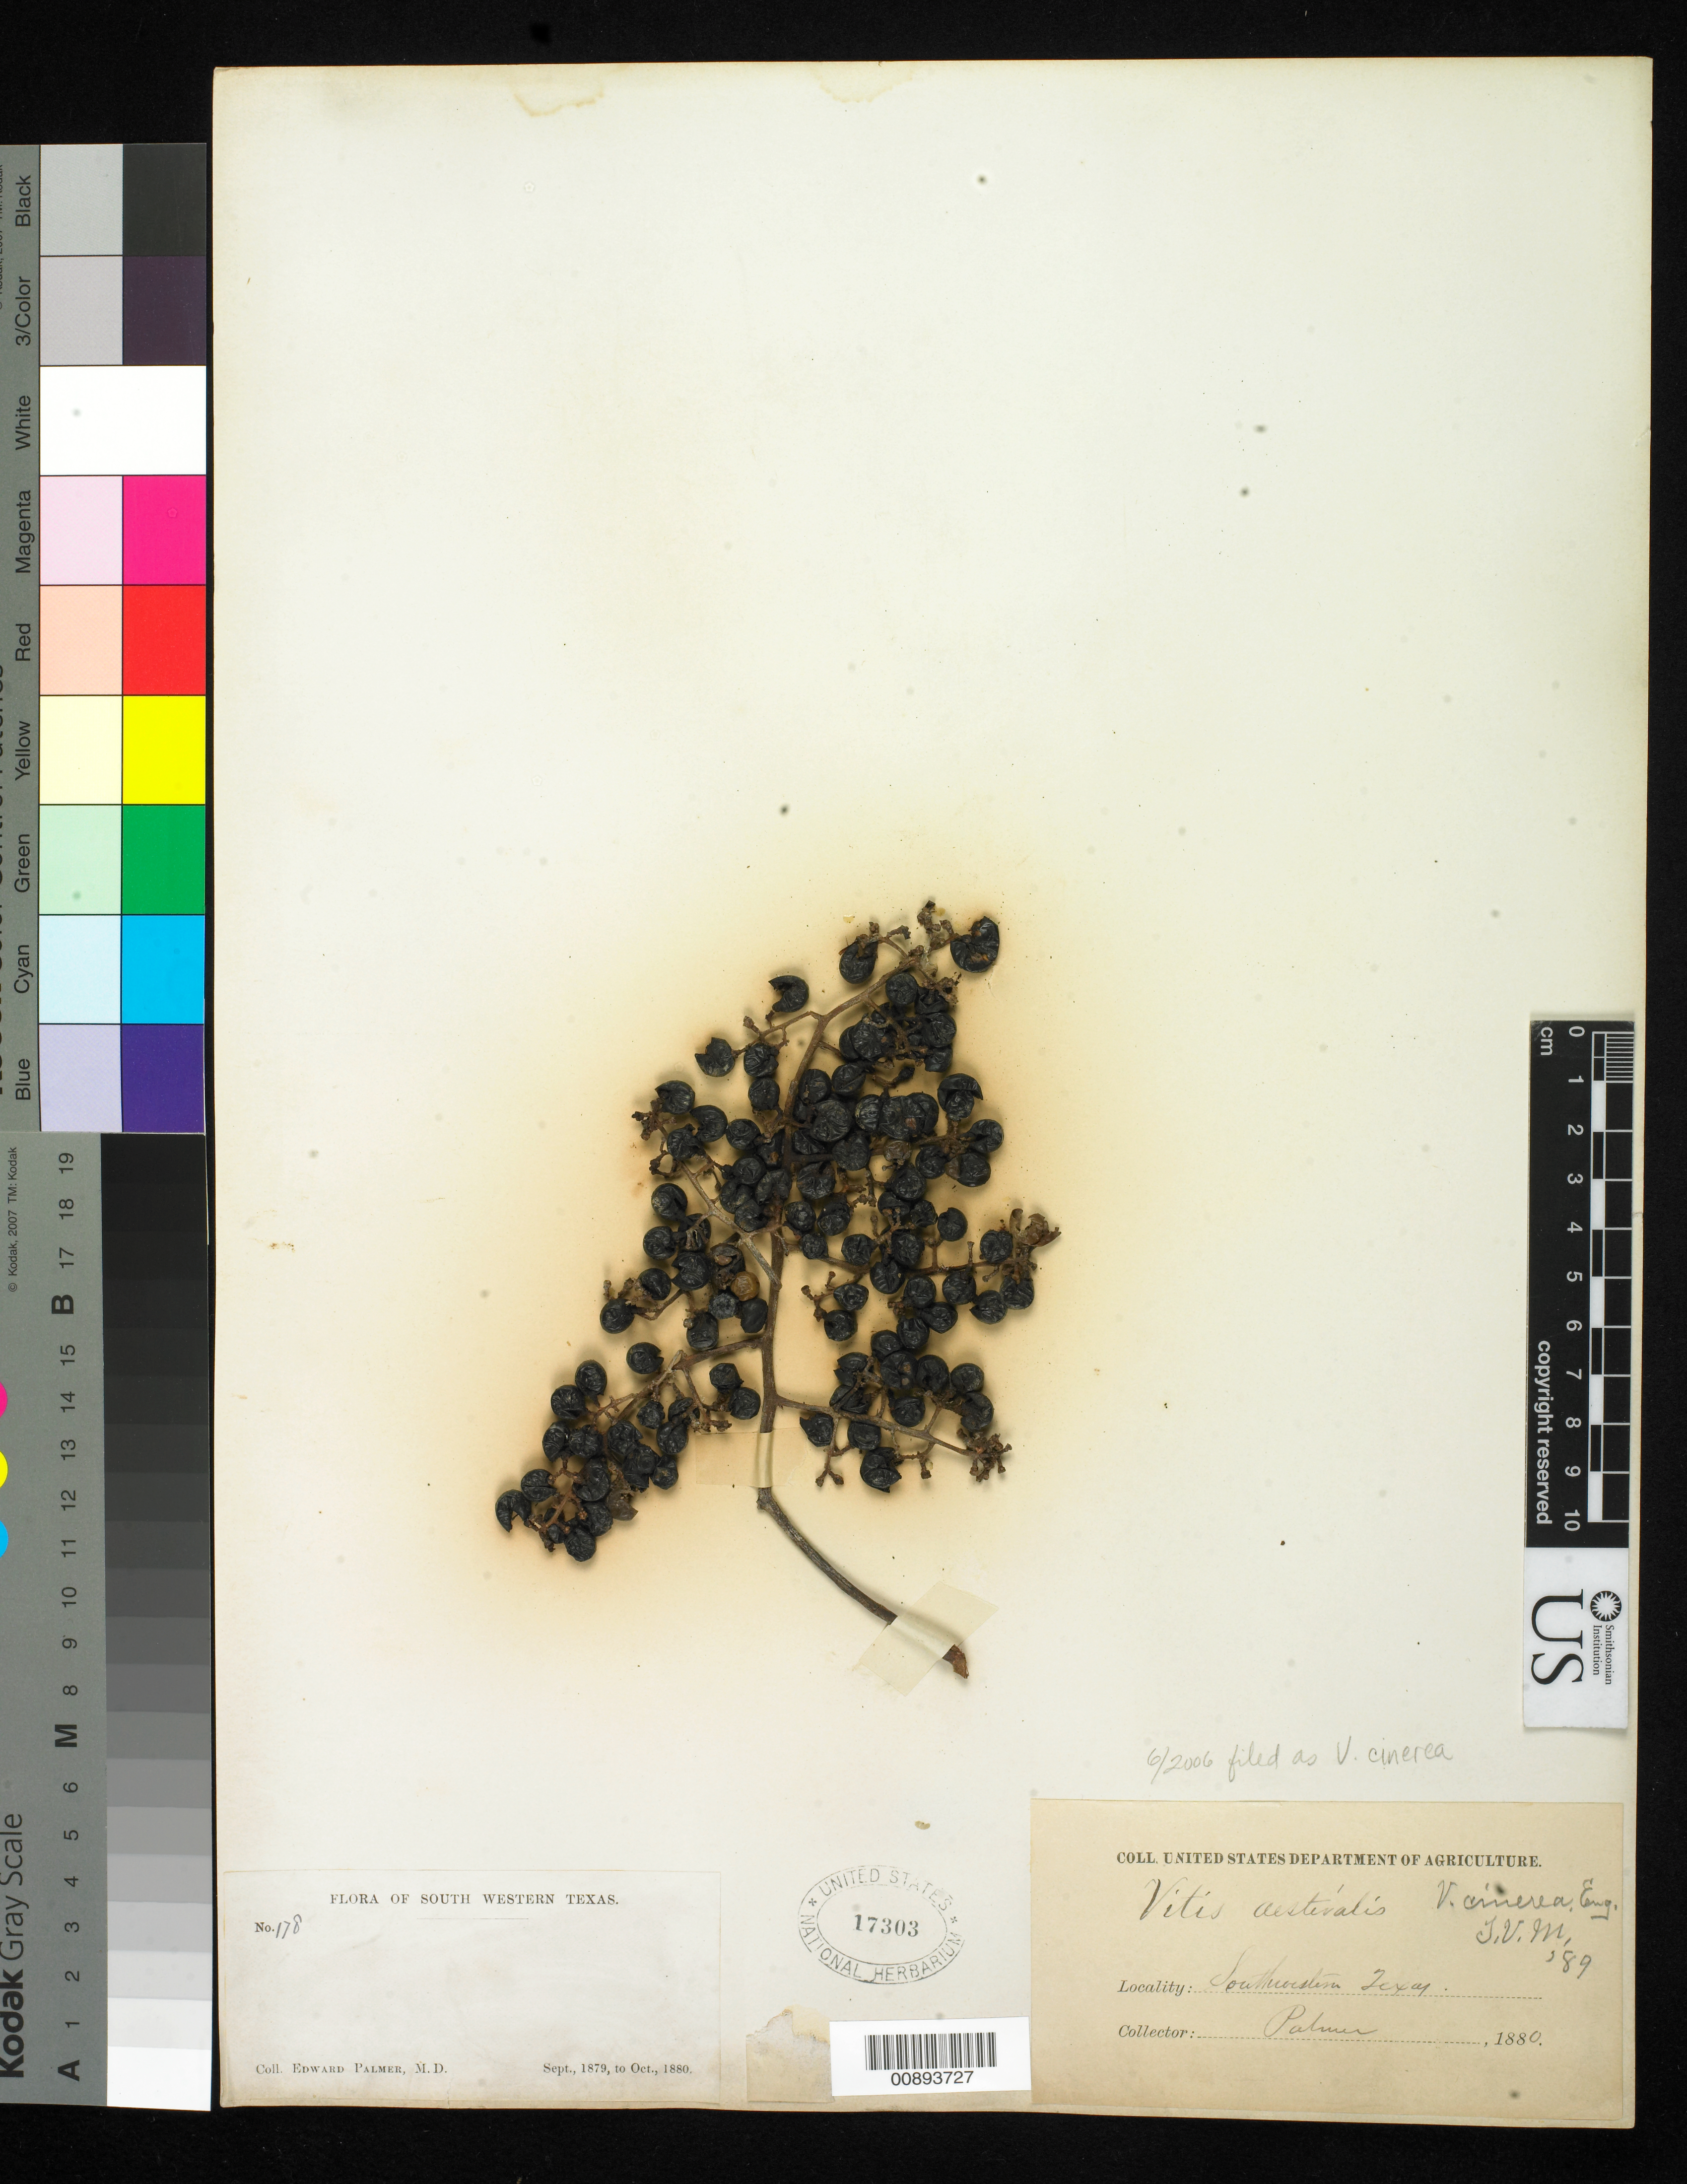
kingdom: Plantae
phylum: Tracheophyta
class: Magnoliopsida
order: Vitales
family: Vitaceae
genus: Vitis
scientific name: Vitis cinerea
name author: (Engelm.) Millardet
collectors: E. Palmer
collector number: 178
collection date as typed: Sep 1879 to -- Oct 1880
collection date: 1879-09/1880-10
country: United States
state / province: Texas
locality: Southwestern Texas.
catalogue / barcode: US 17303